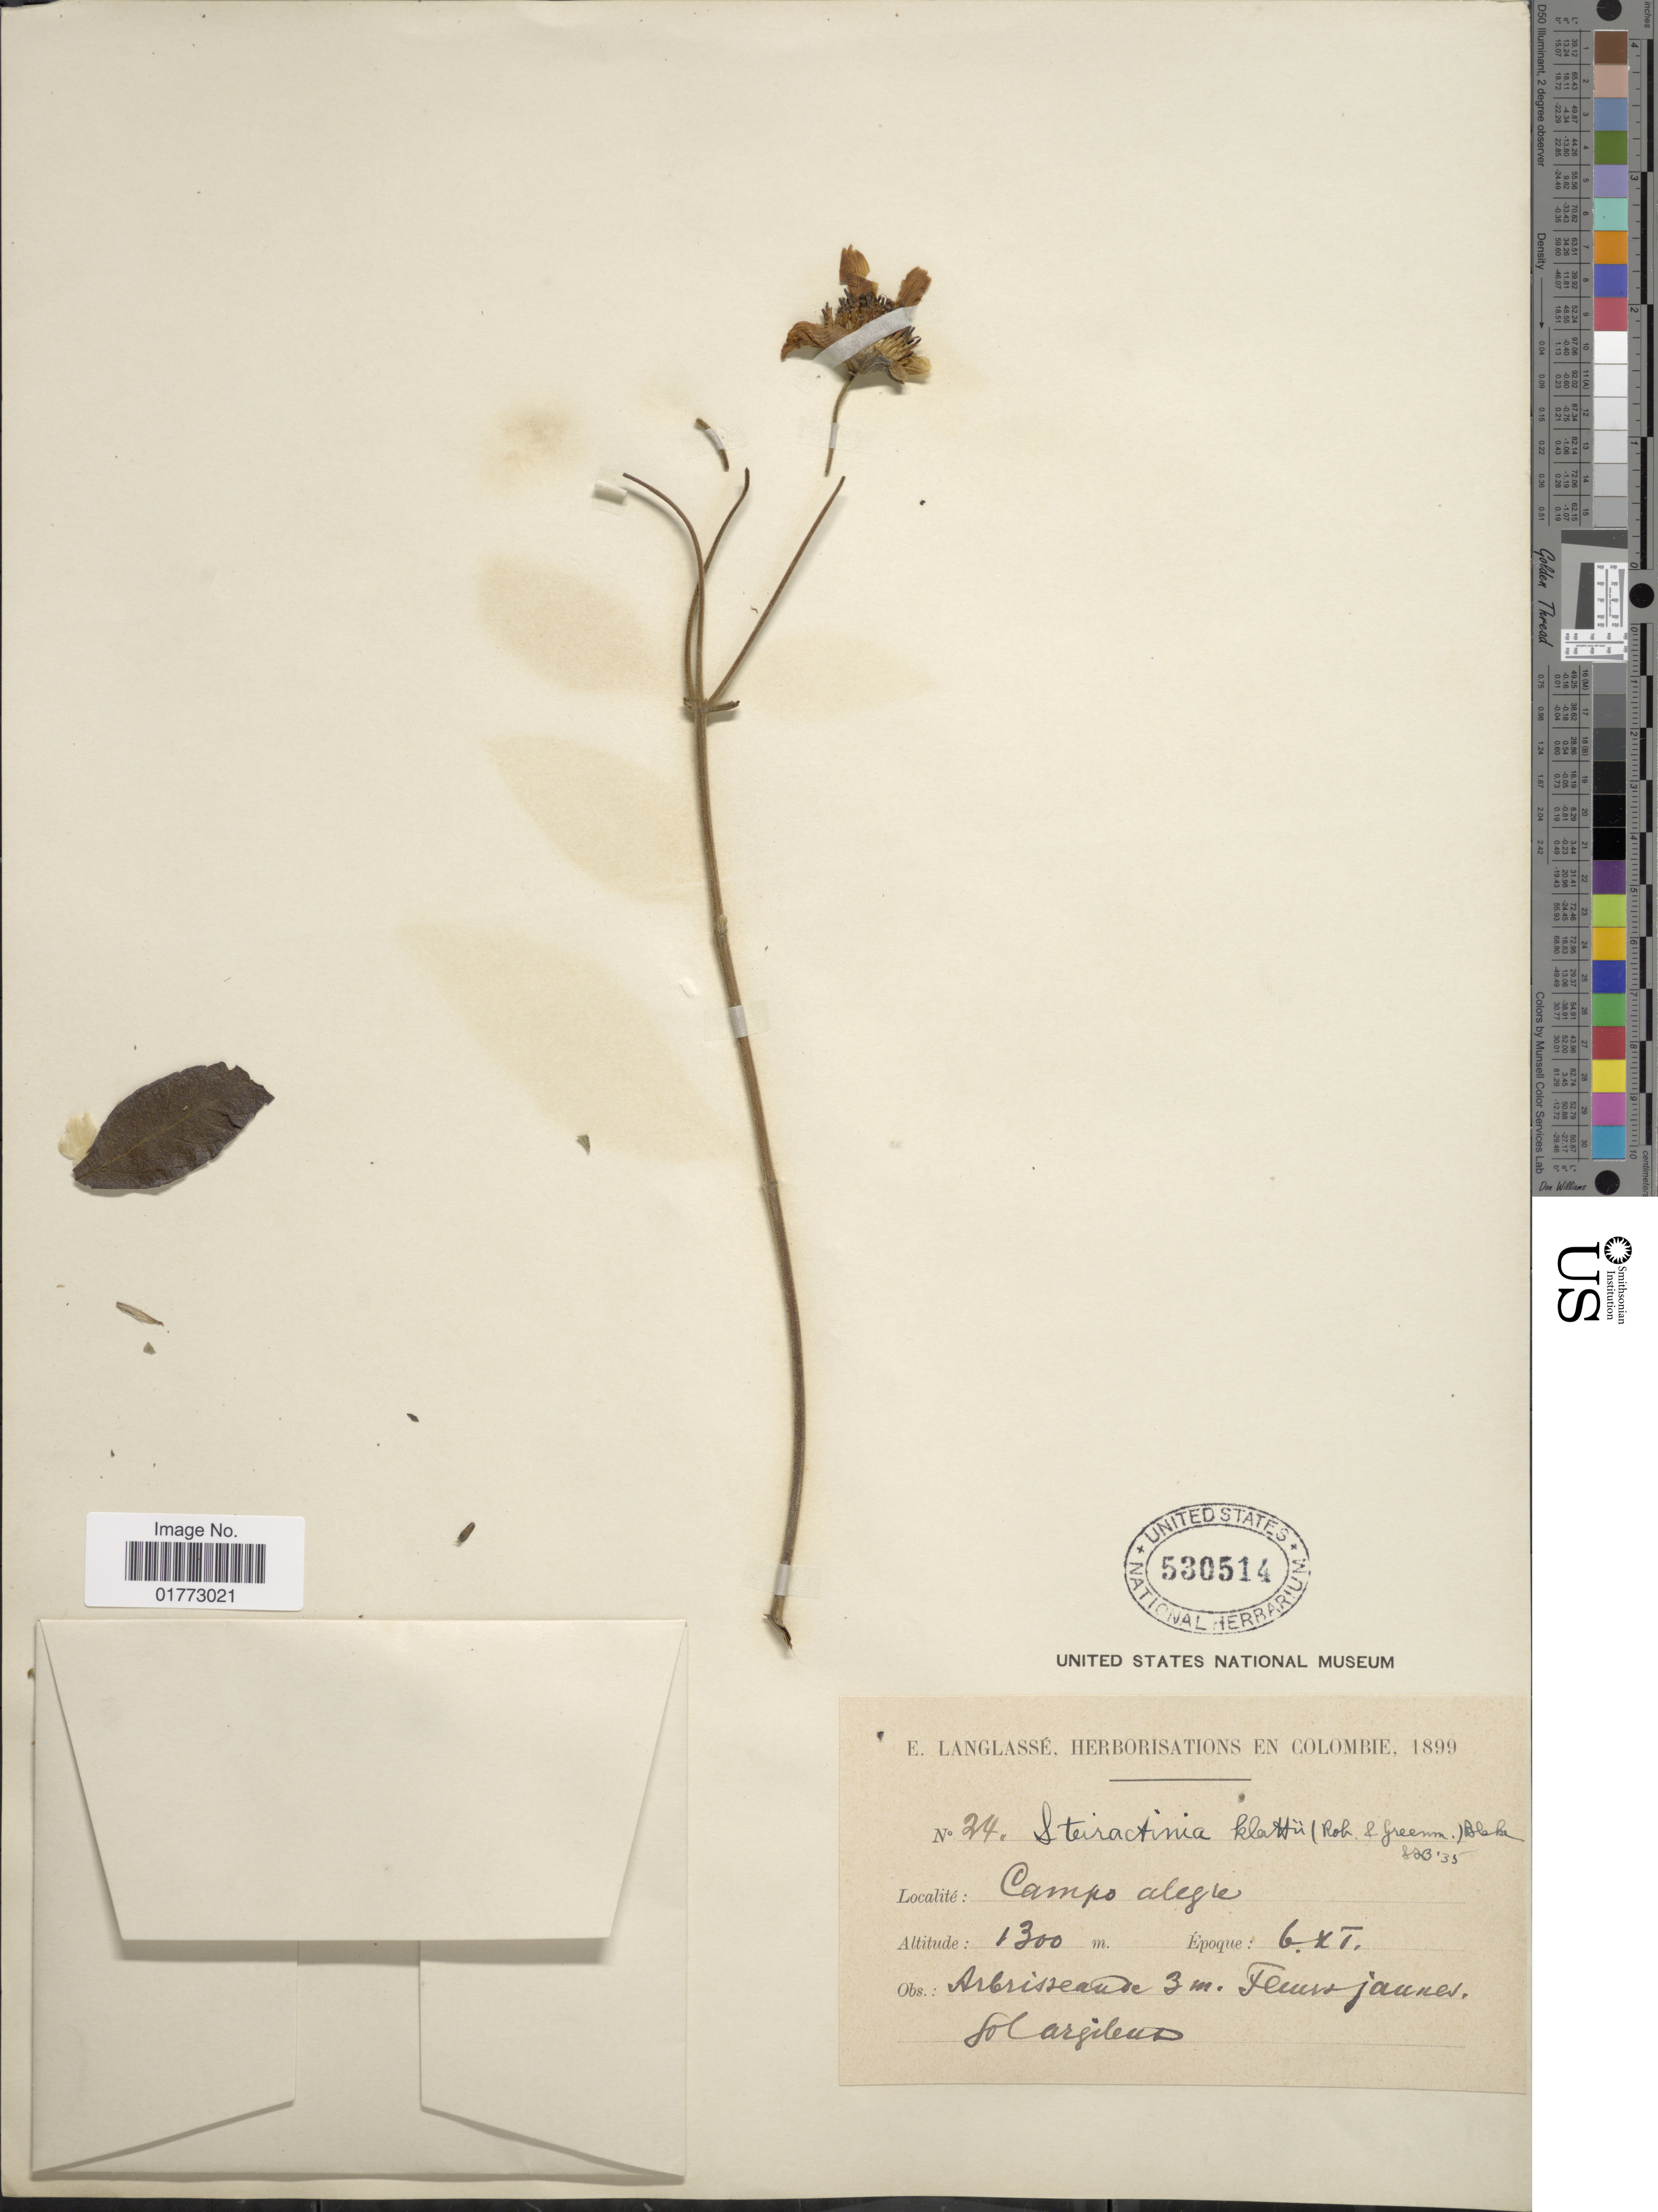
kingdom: Plantae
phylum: Tracheophyta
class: Magnoliopsida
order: Asterales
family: Asteraceae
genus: Steiractinia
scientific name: Steiractinia klattii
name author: S.F. Blake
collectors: E. Langlassé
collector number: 24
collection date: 1899-11-06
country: Colombia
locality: Campo Alegre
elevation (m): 1300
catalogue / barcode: US 530514